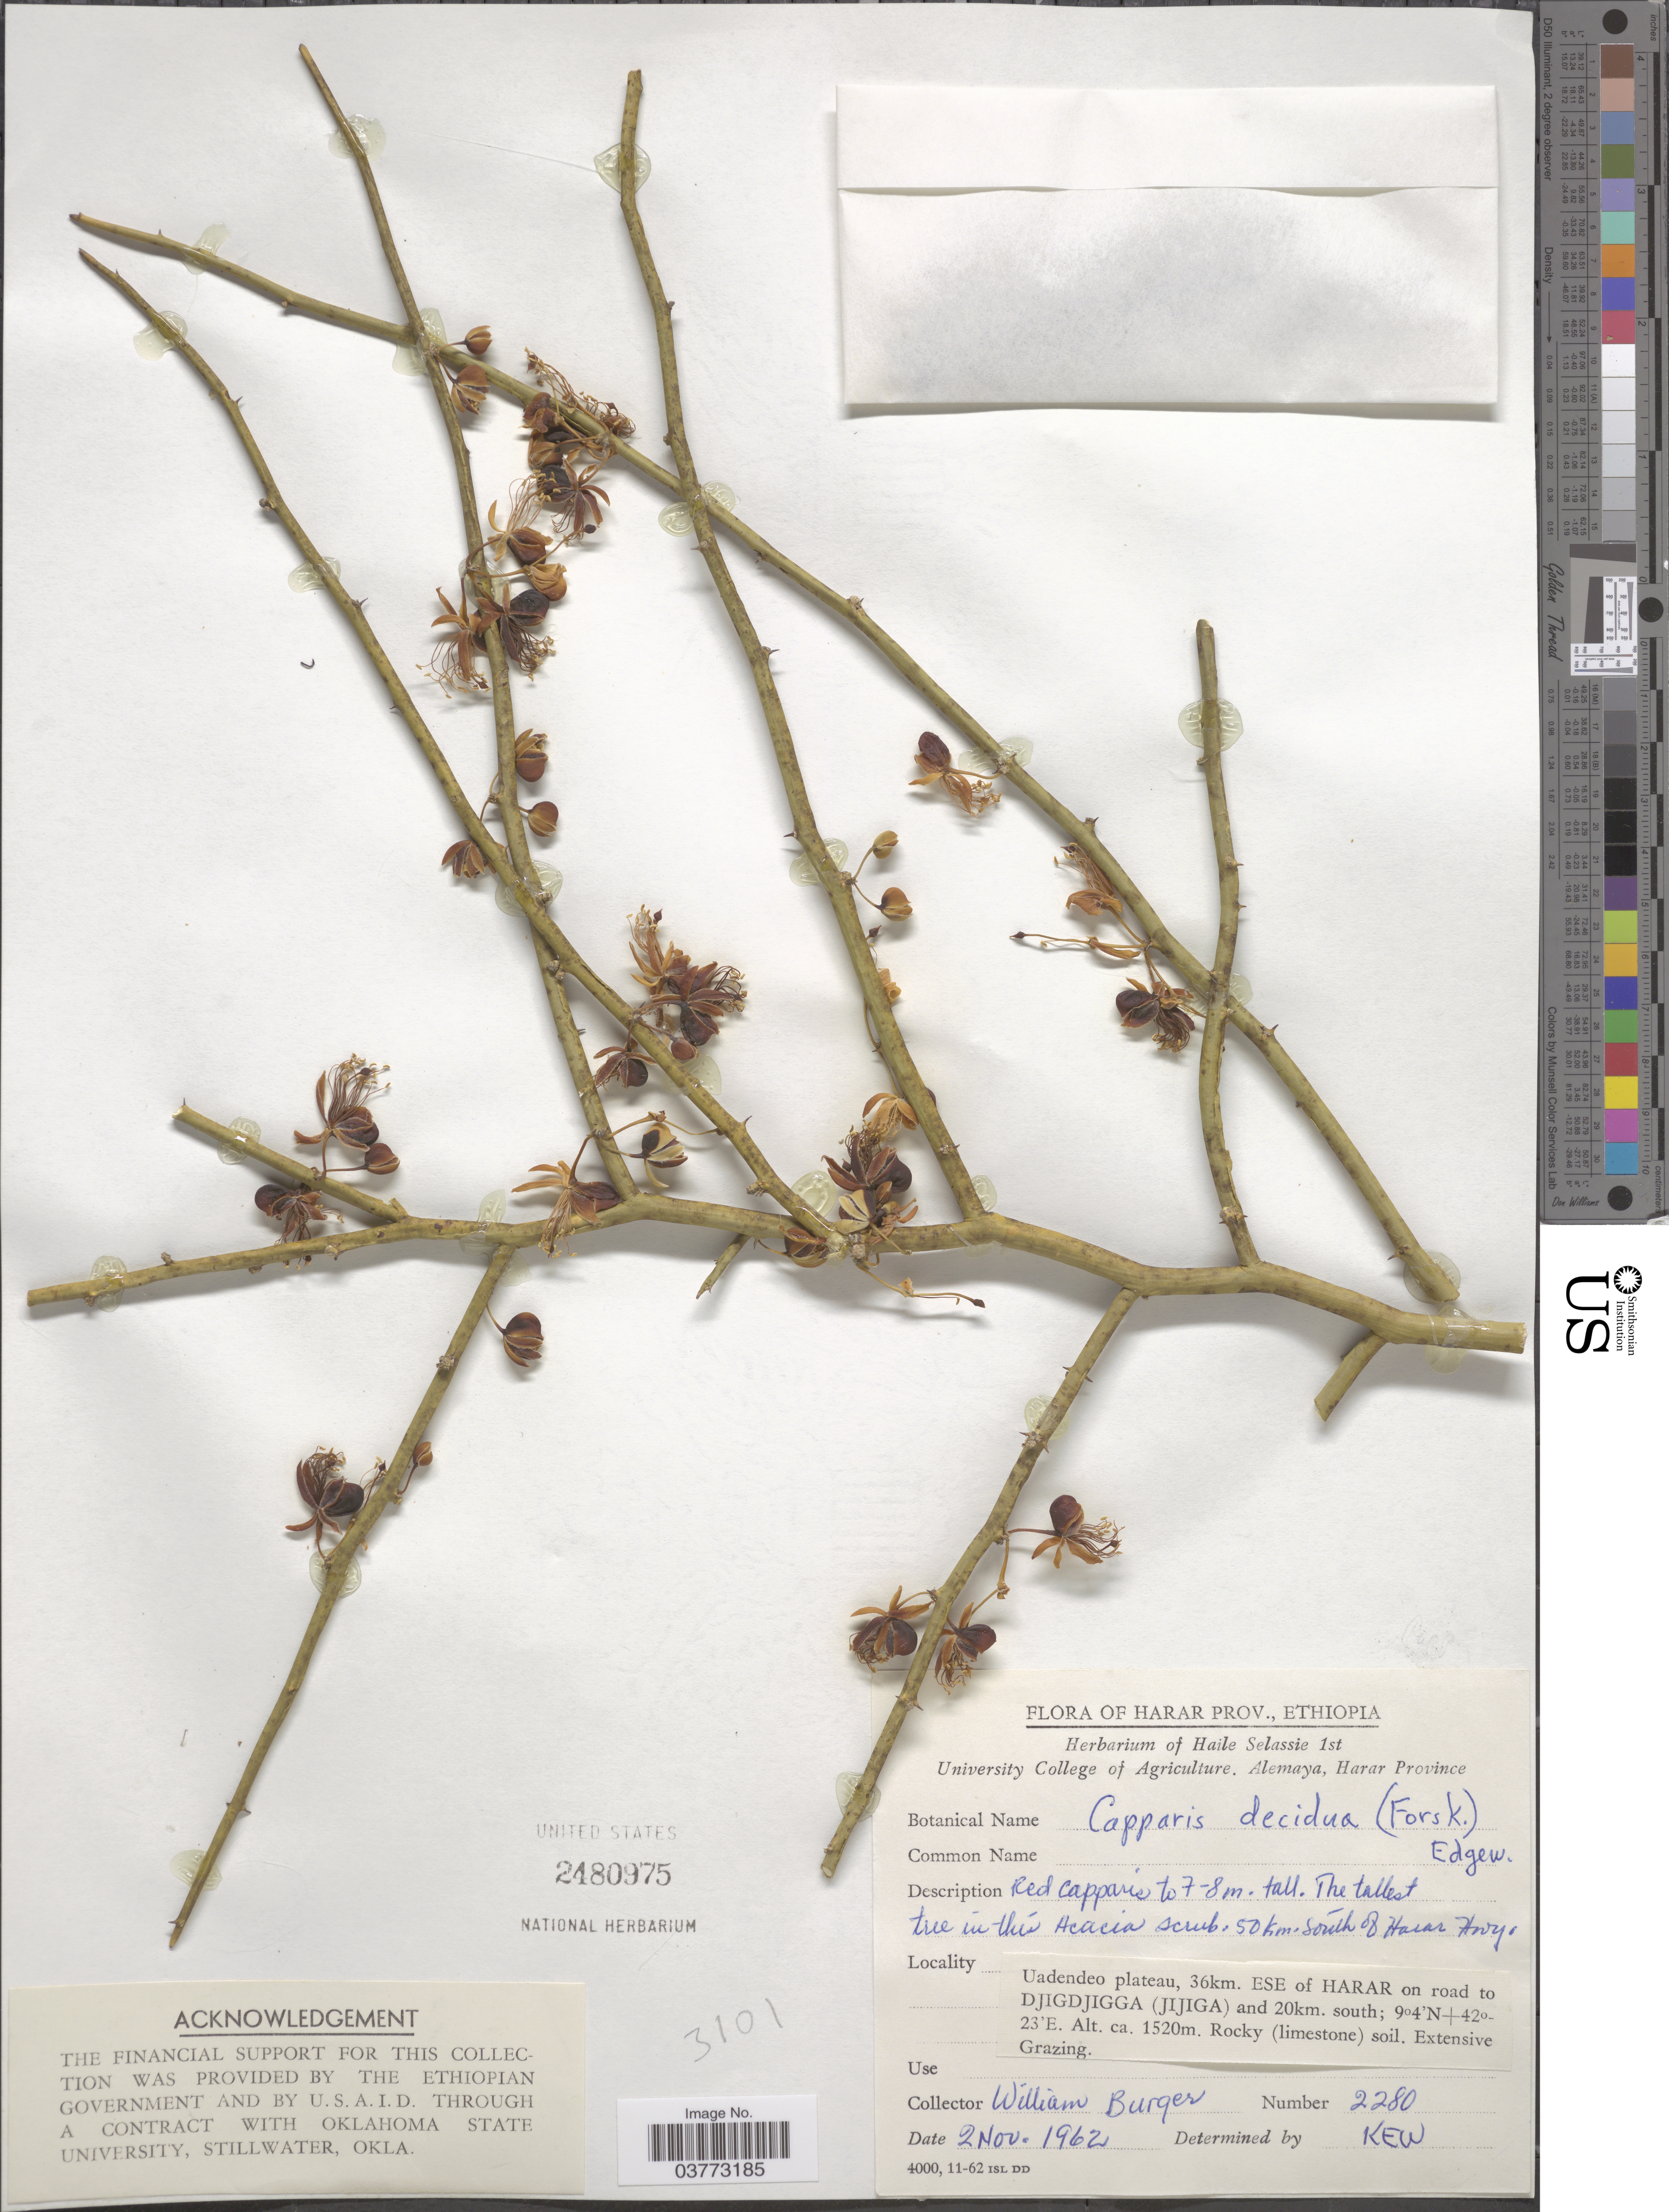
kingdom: Plantae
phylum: Tracheophyta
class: Magnoliopsida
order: Brassicales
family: Capparaceae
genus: Capparis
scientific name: Capparis decidua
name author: (Forssk.) Edgew.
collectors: W. Burger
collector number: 2280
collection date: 1962-11-02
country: Ethiopia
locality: Harar Prov. Uadendeo plateau, 36km. ESE of Harar on road to Djigdjigga (Jijiga) and 20km. south.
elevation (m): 1520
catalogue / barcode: US 2480975